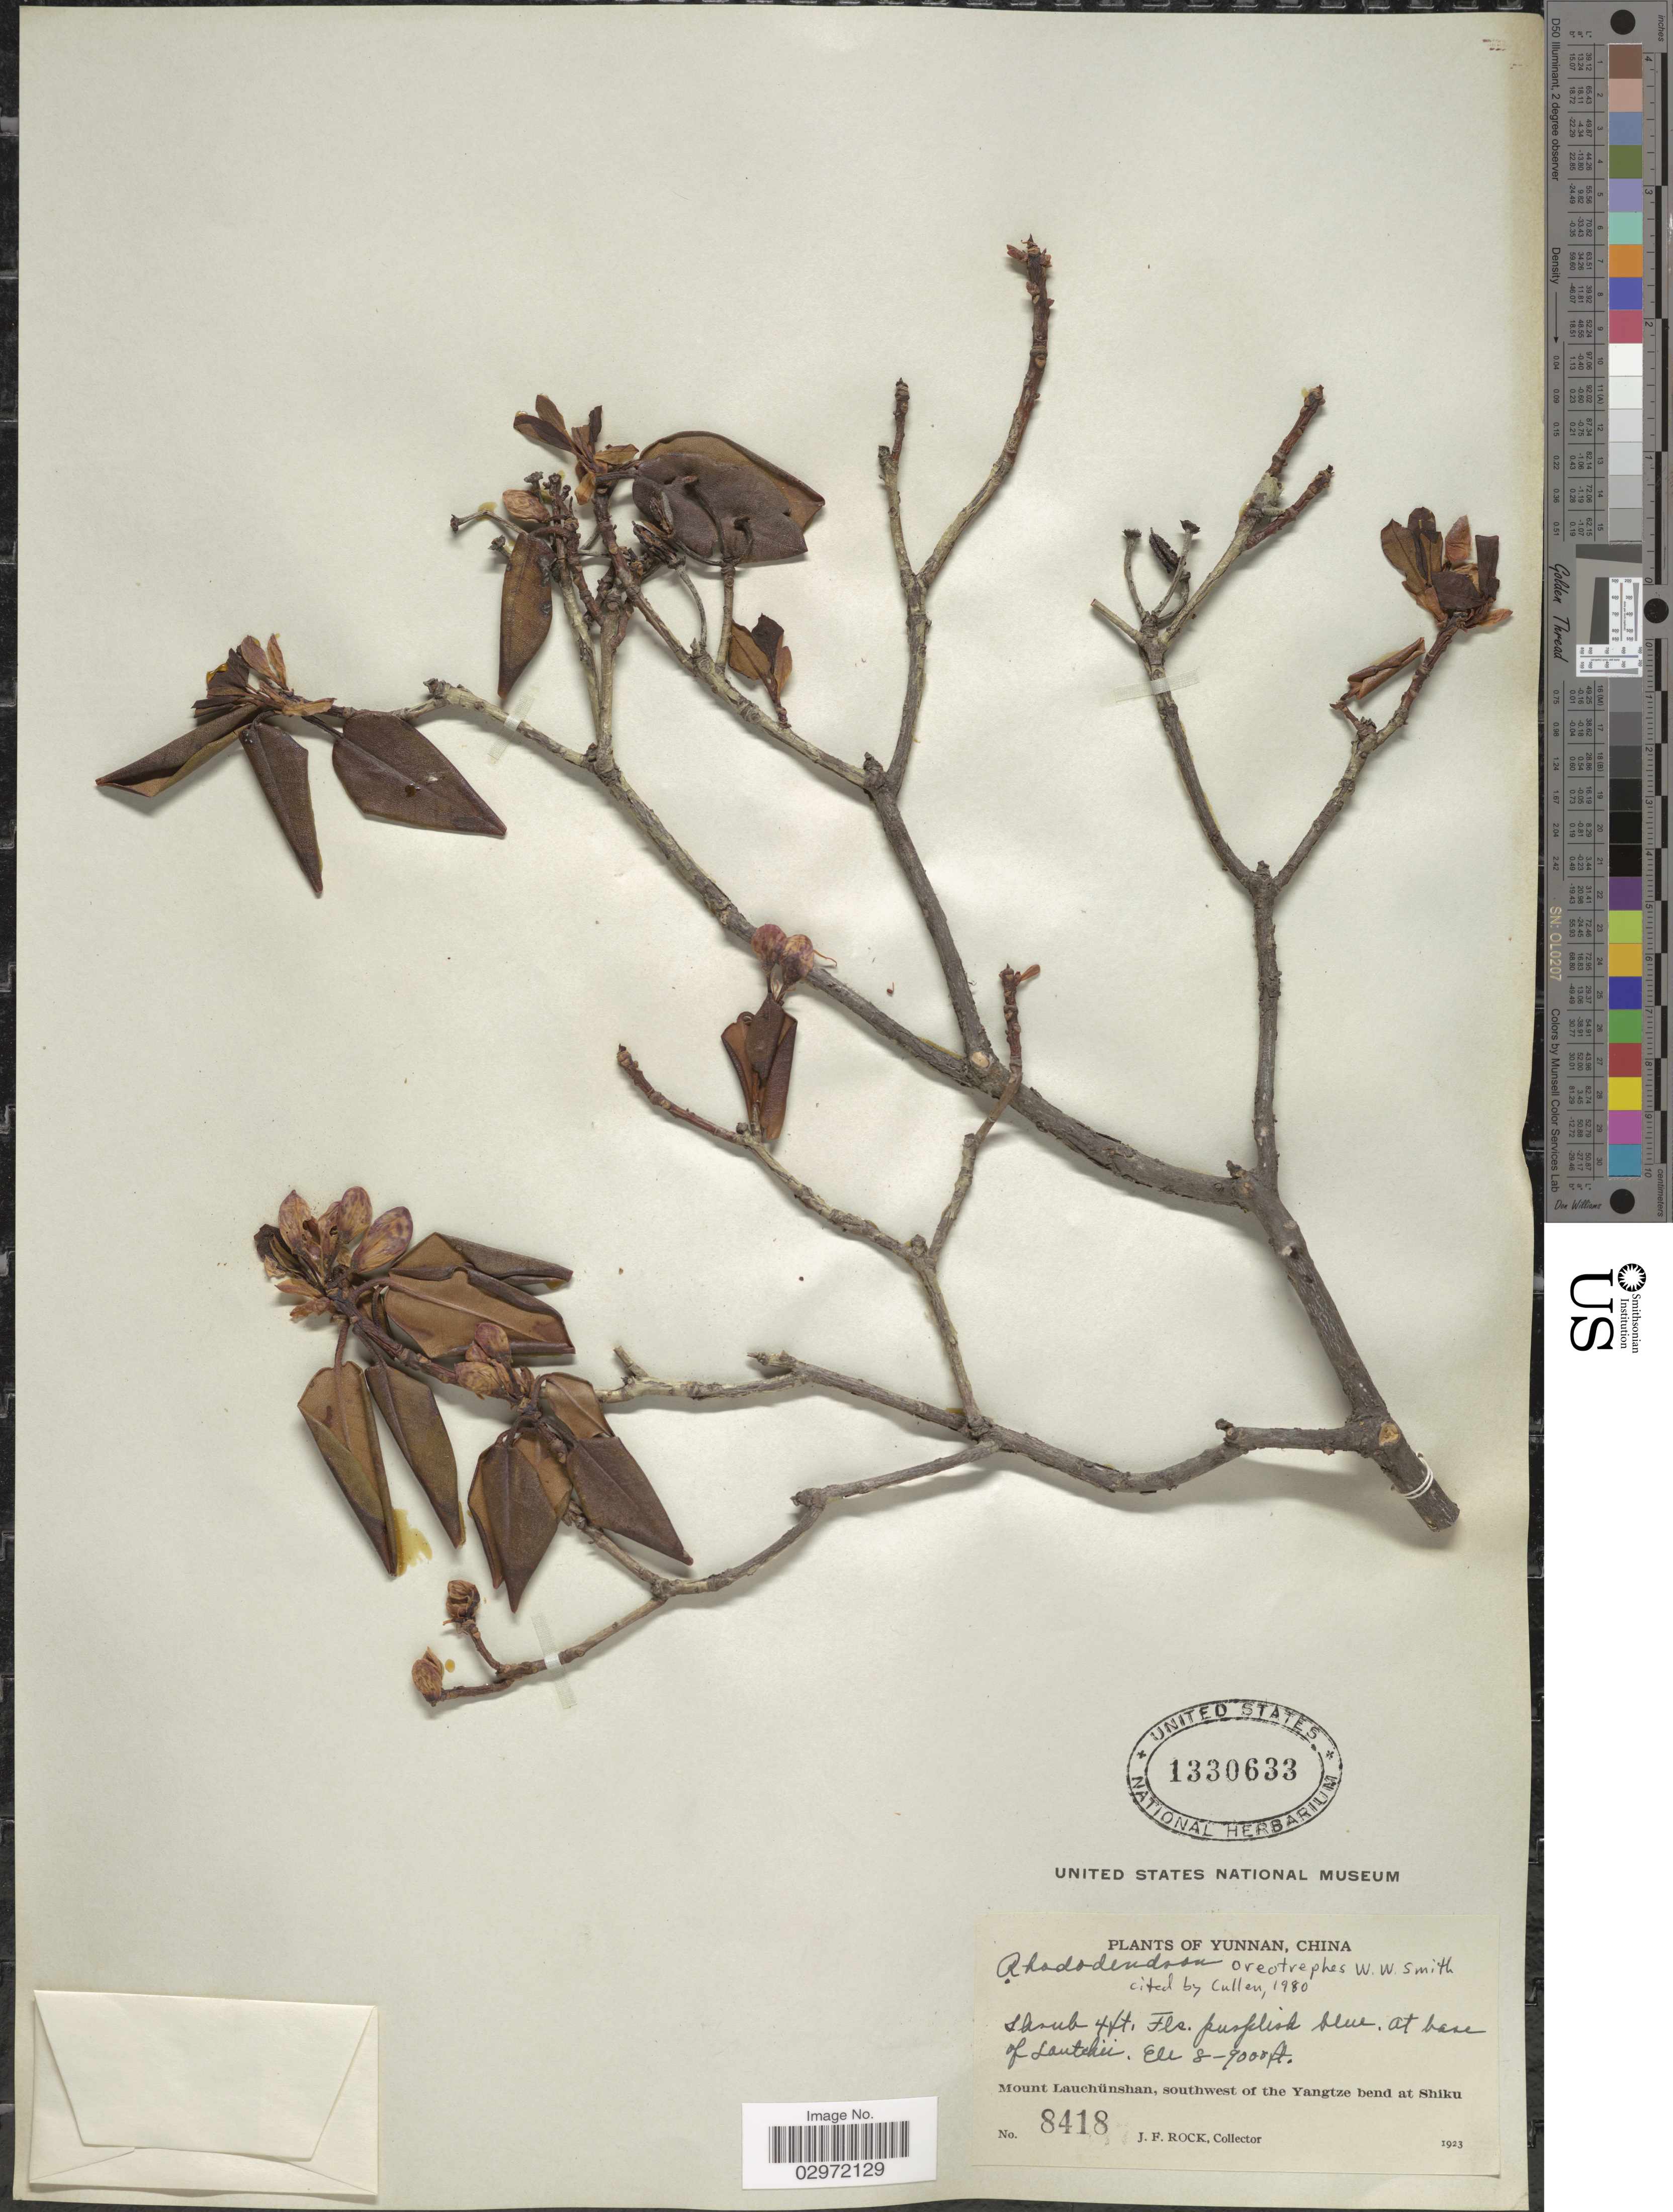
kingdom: Plantae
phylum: Tracheophyta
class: Magnoliopsida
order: Ericales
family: Ericaceae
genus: Rhododendron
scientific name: Rhododendron oreotrephes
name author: W.W. Sm.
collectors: J. Rock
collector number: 8418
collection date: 1923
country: China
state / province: Yunnan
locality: At base of Lautchü. Mount Lauchünshan, southwest of the Yangtze bend at Shiku.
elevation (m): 2438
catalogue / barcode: US 1330633